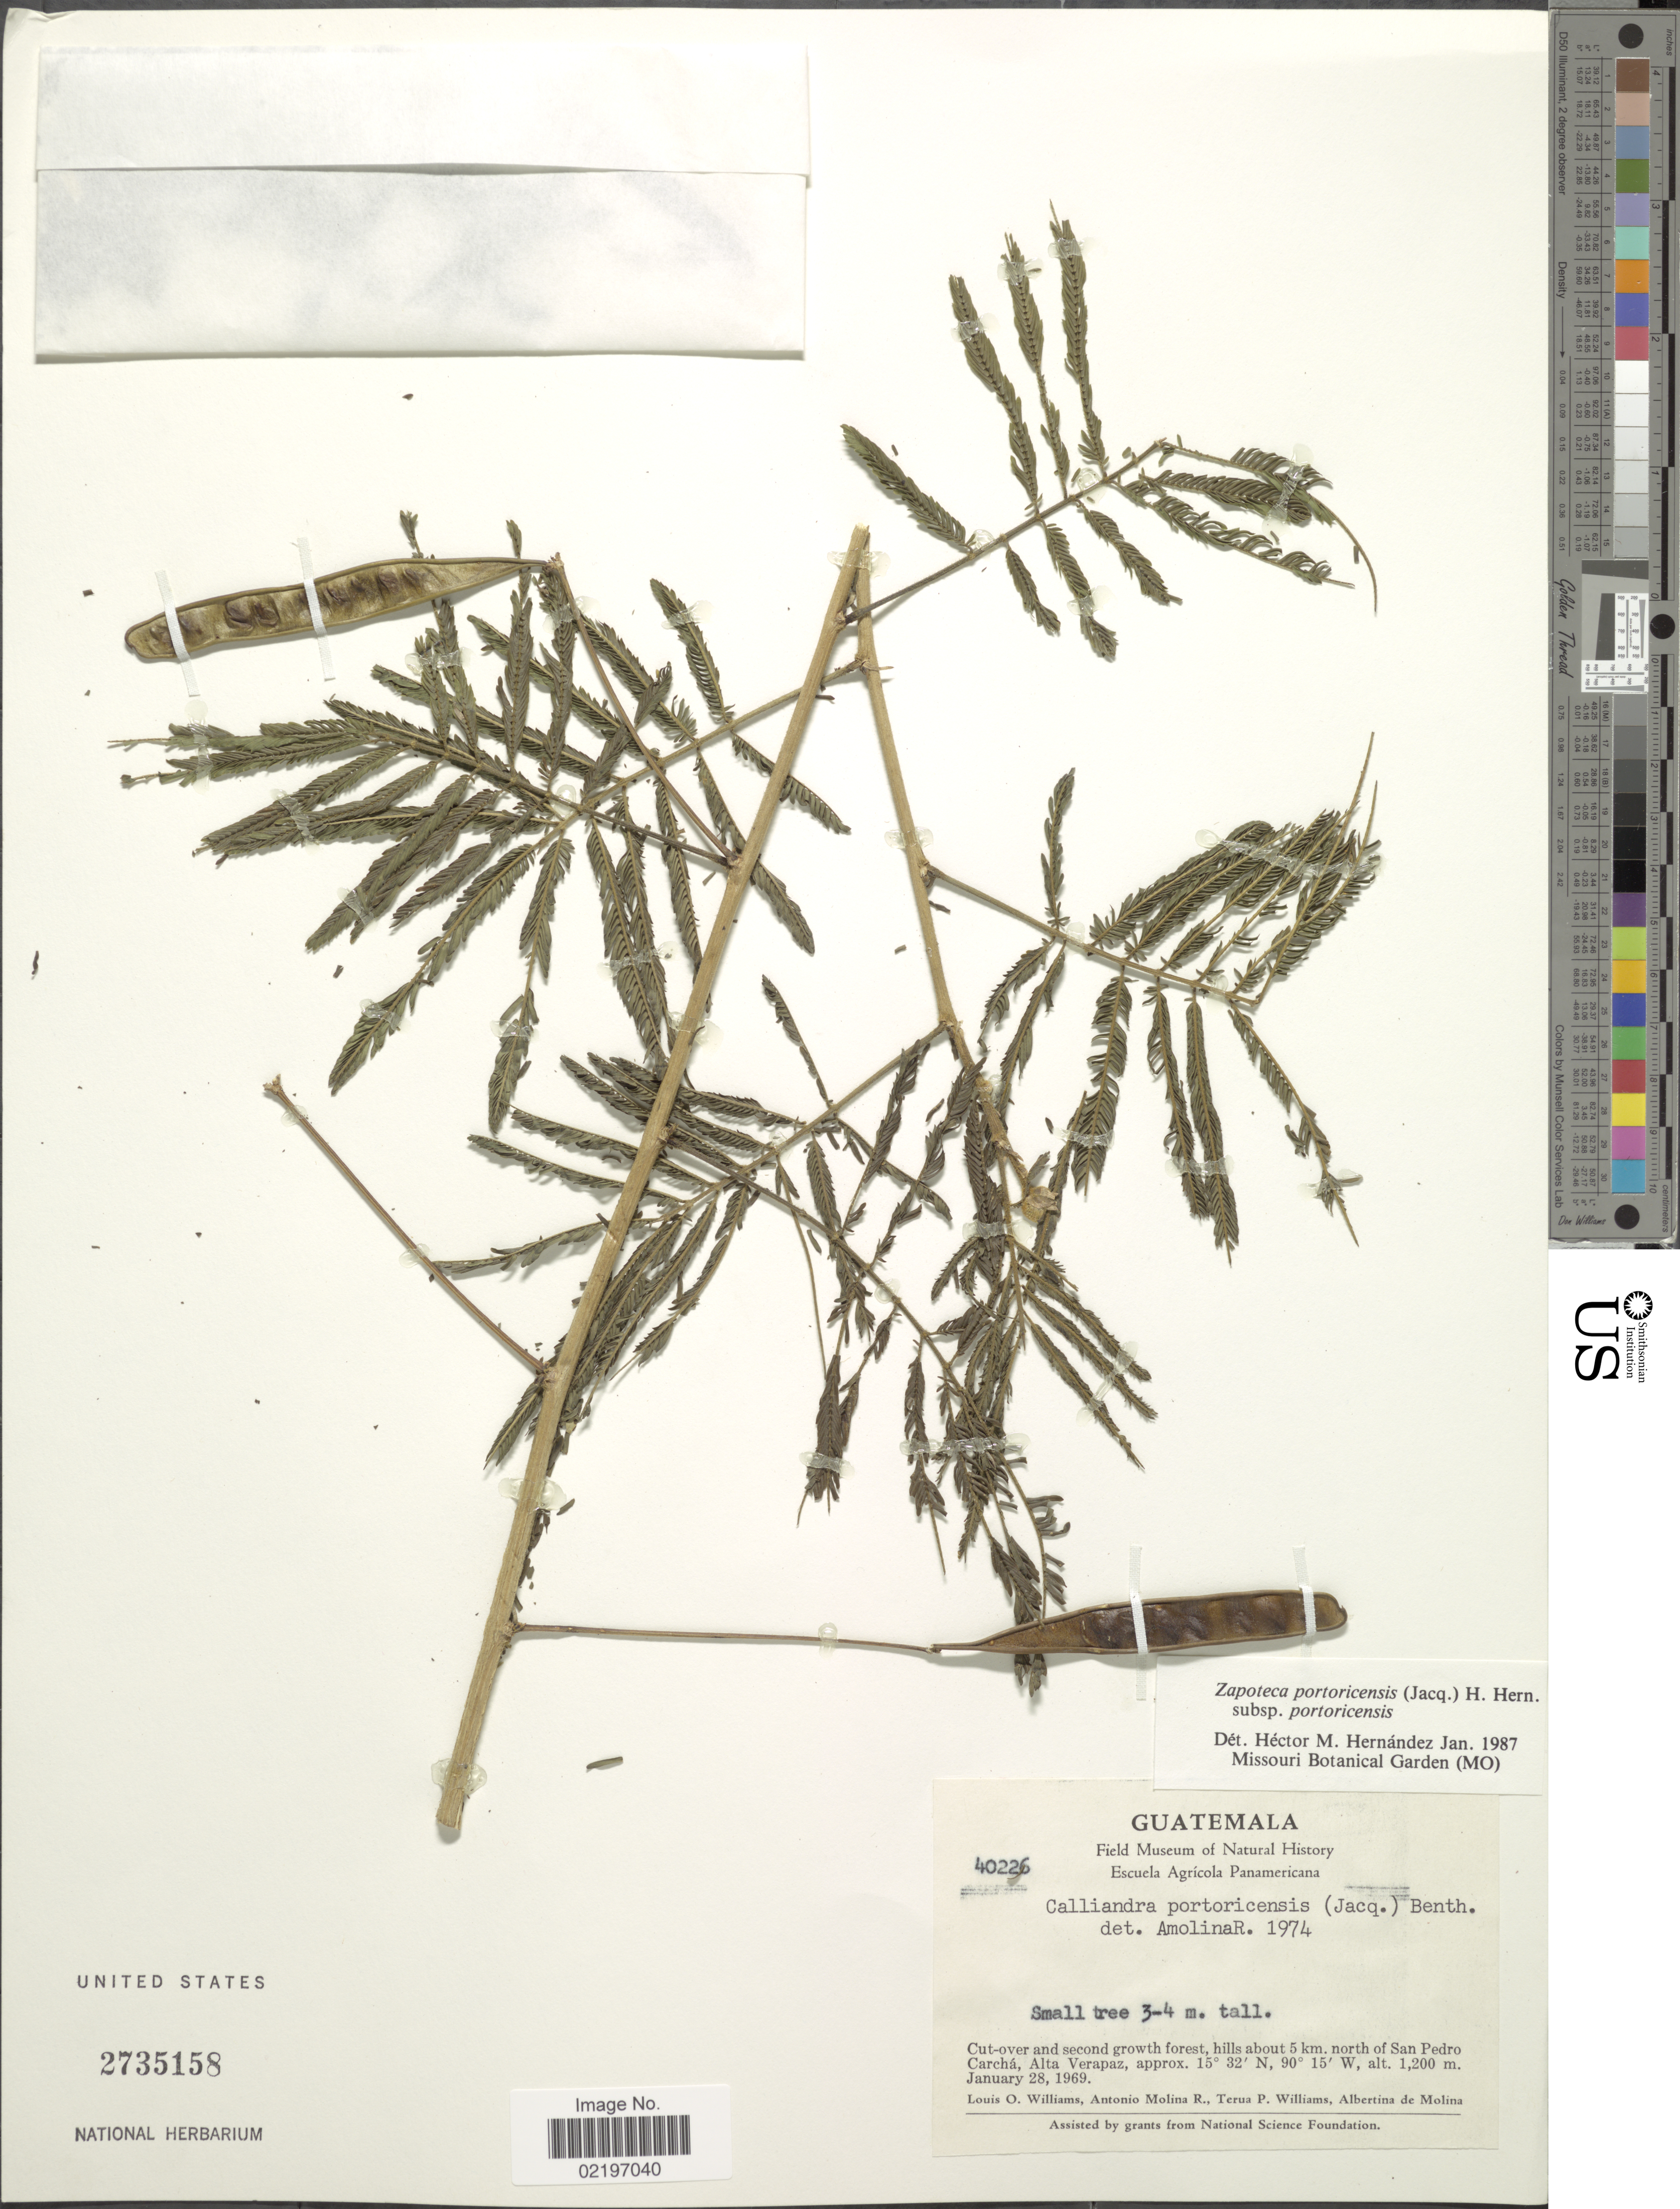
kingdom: Plantae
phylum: Tracheophyta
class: Magnoliopsida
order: Fabales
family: Fabaceae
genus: Zapoteca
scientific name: Zapoteca portoricensis subsp. portoricensis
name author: (Jacq.) H.M. Hern.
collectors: L. O. Williams, A. Molina R., T. P. Williams & A. R. Molina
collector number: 40226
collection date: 1969-01-28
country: Guatemala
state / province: Alta Verapaz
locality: Hills about 5 km. north of San Pedro Carcha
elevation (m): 1200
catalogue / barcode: US 2735158